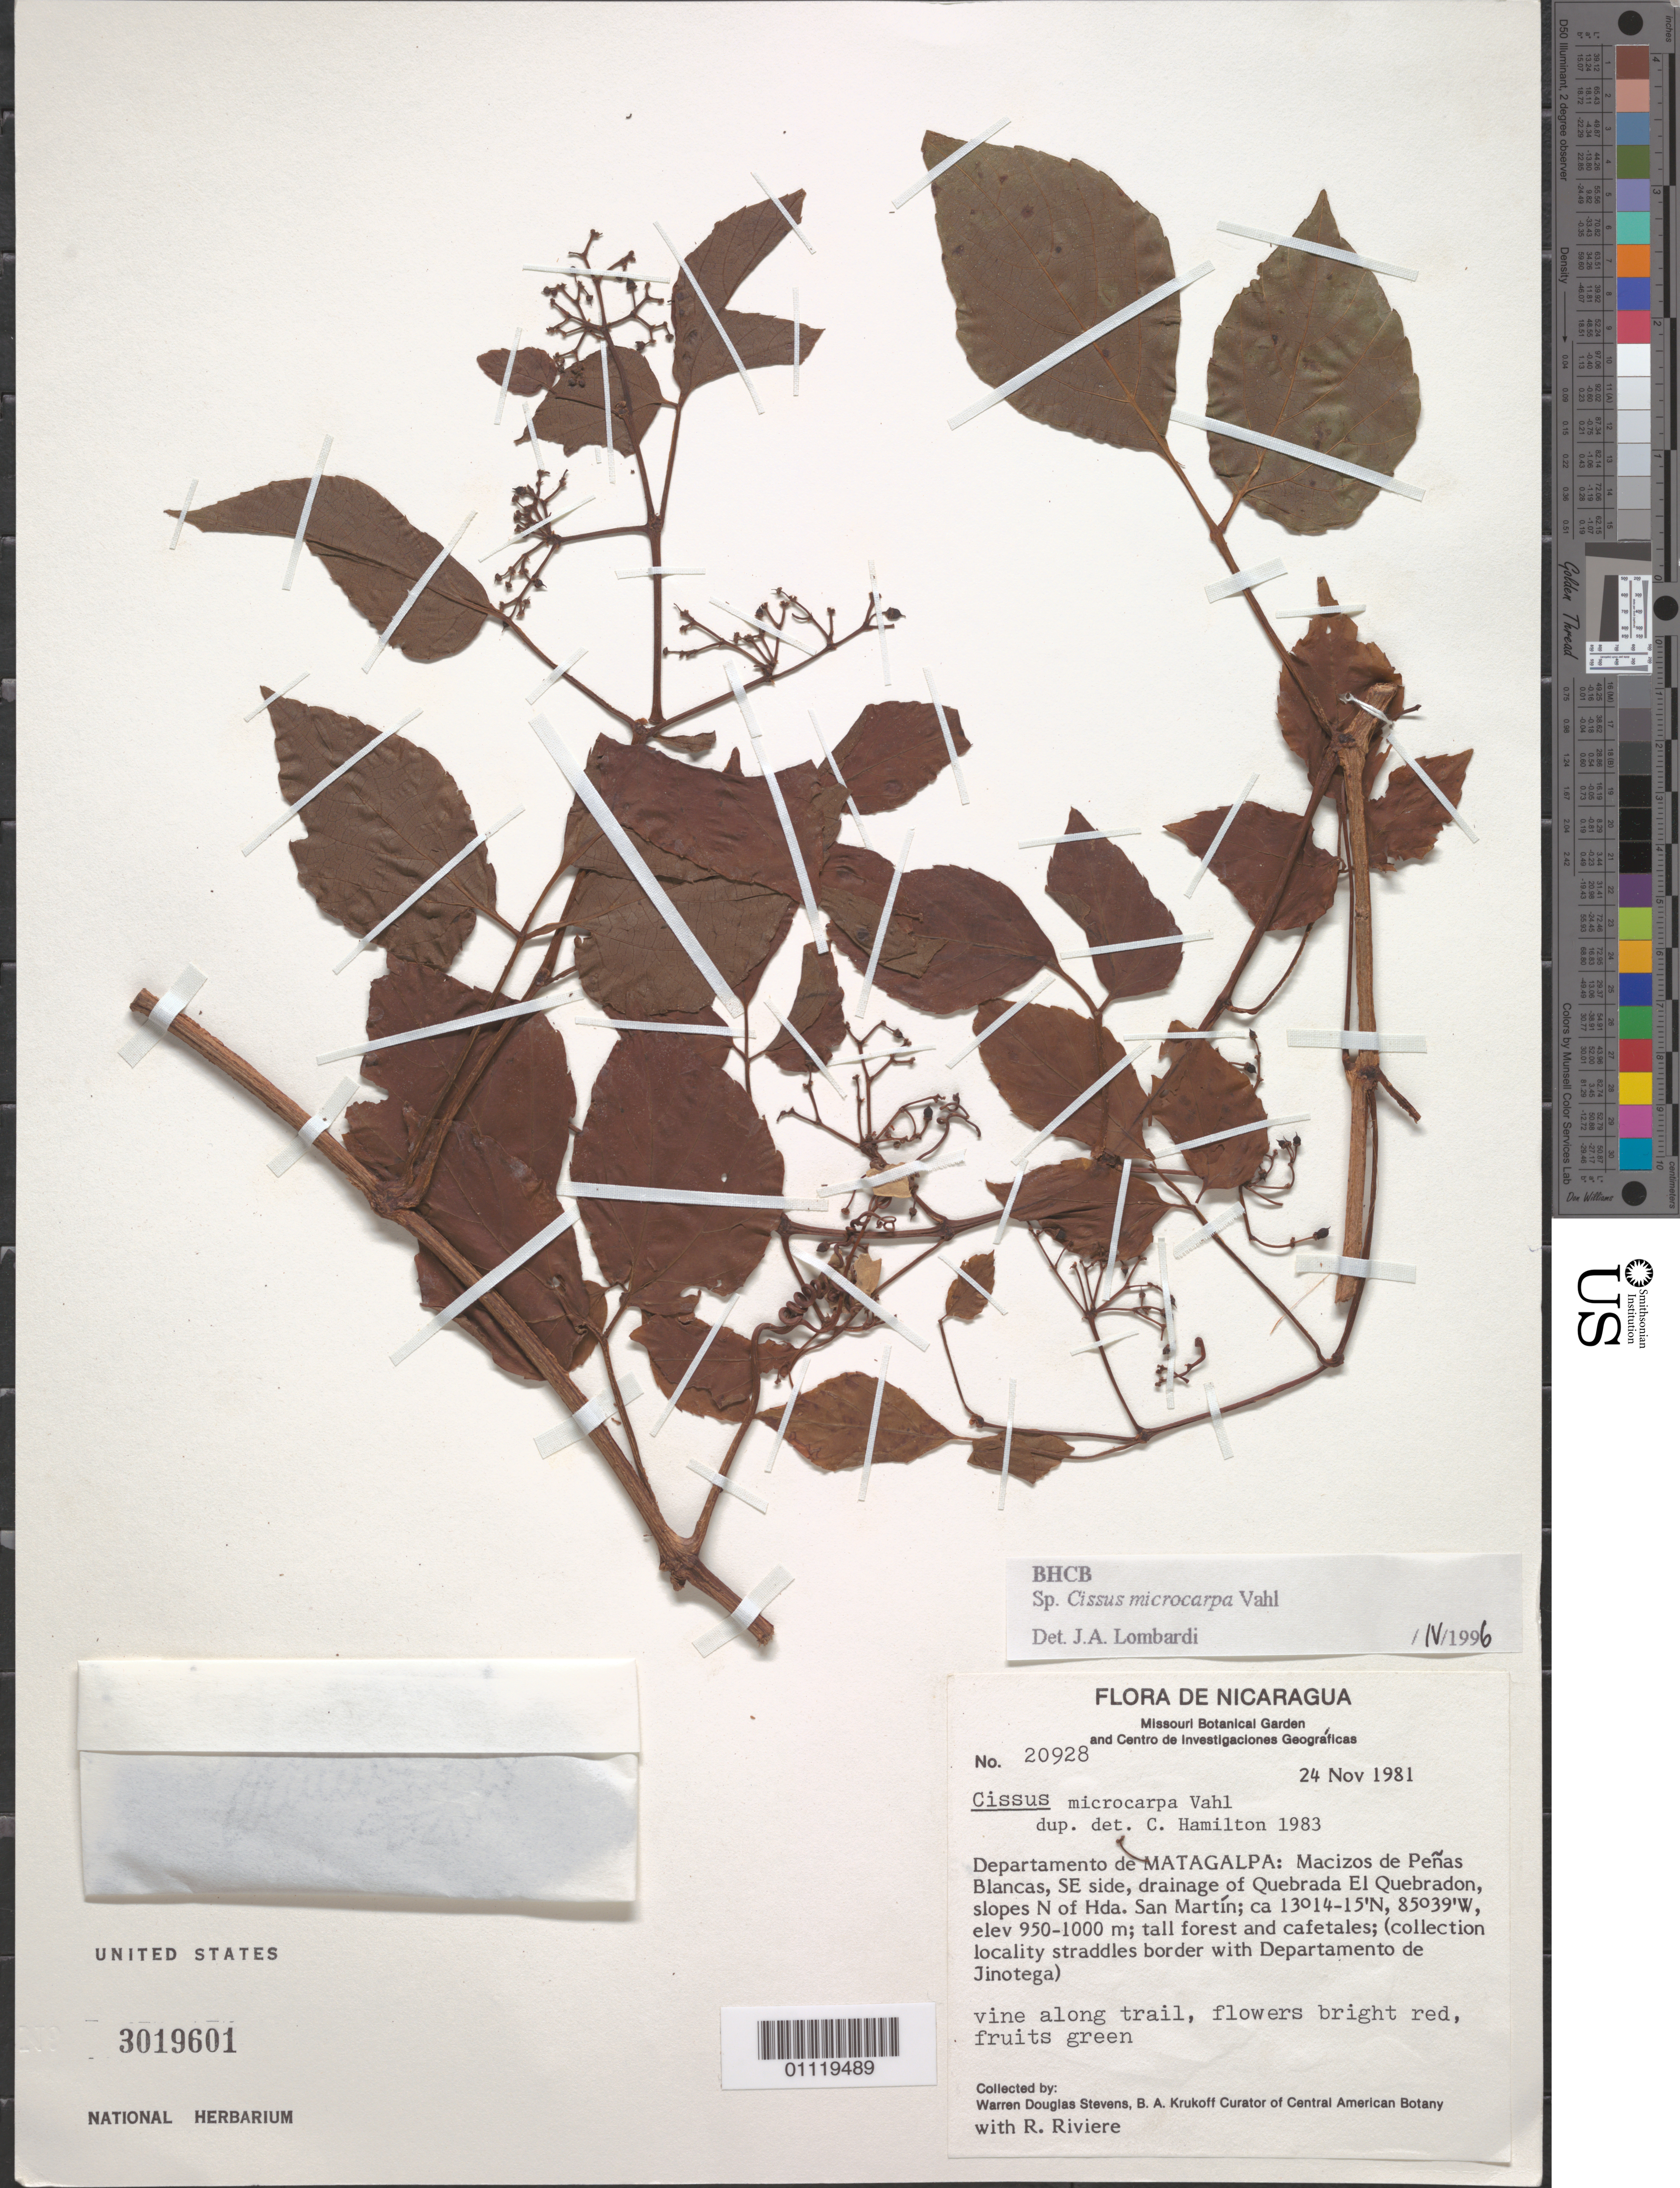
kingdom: Plantae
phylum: Tracheophyta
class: Magnoliopsida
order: Vitales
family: Vitaceae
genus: Cissus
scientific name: Cissus microcarpa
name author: Vahl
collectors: W. D. Stevens & B. A. Krukoff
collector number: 20928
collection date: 1981-11-24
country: Nicaragua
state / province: Matagalpa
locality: Macizos de Penas Blancas, SE side, drainage of Quebrada El Quebradon, slopes N of Hda. San Martin.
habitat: Vine along trail.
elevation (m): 950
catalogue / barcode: US 3019601